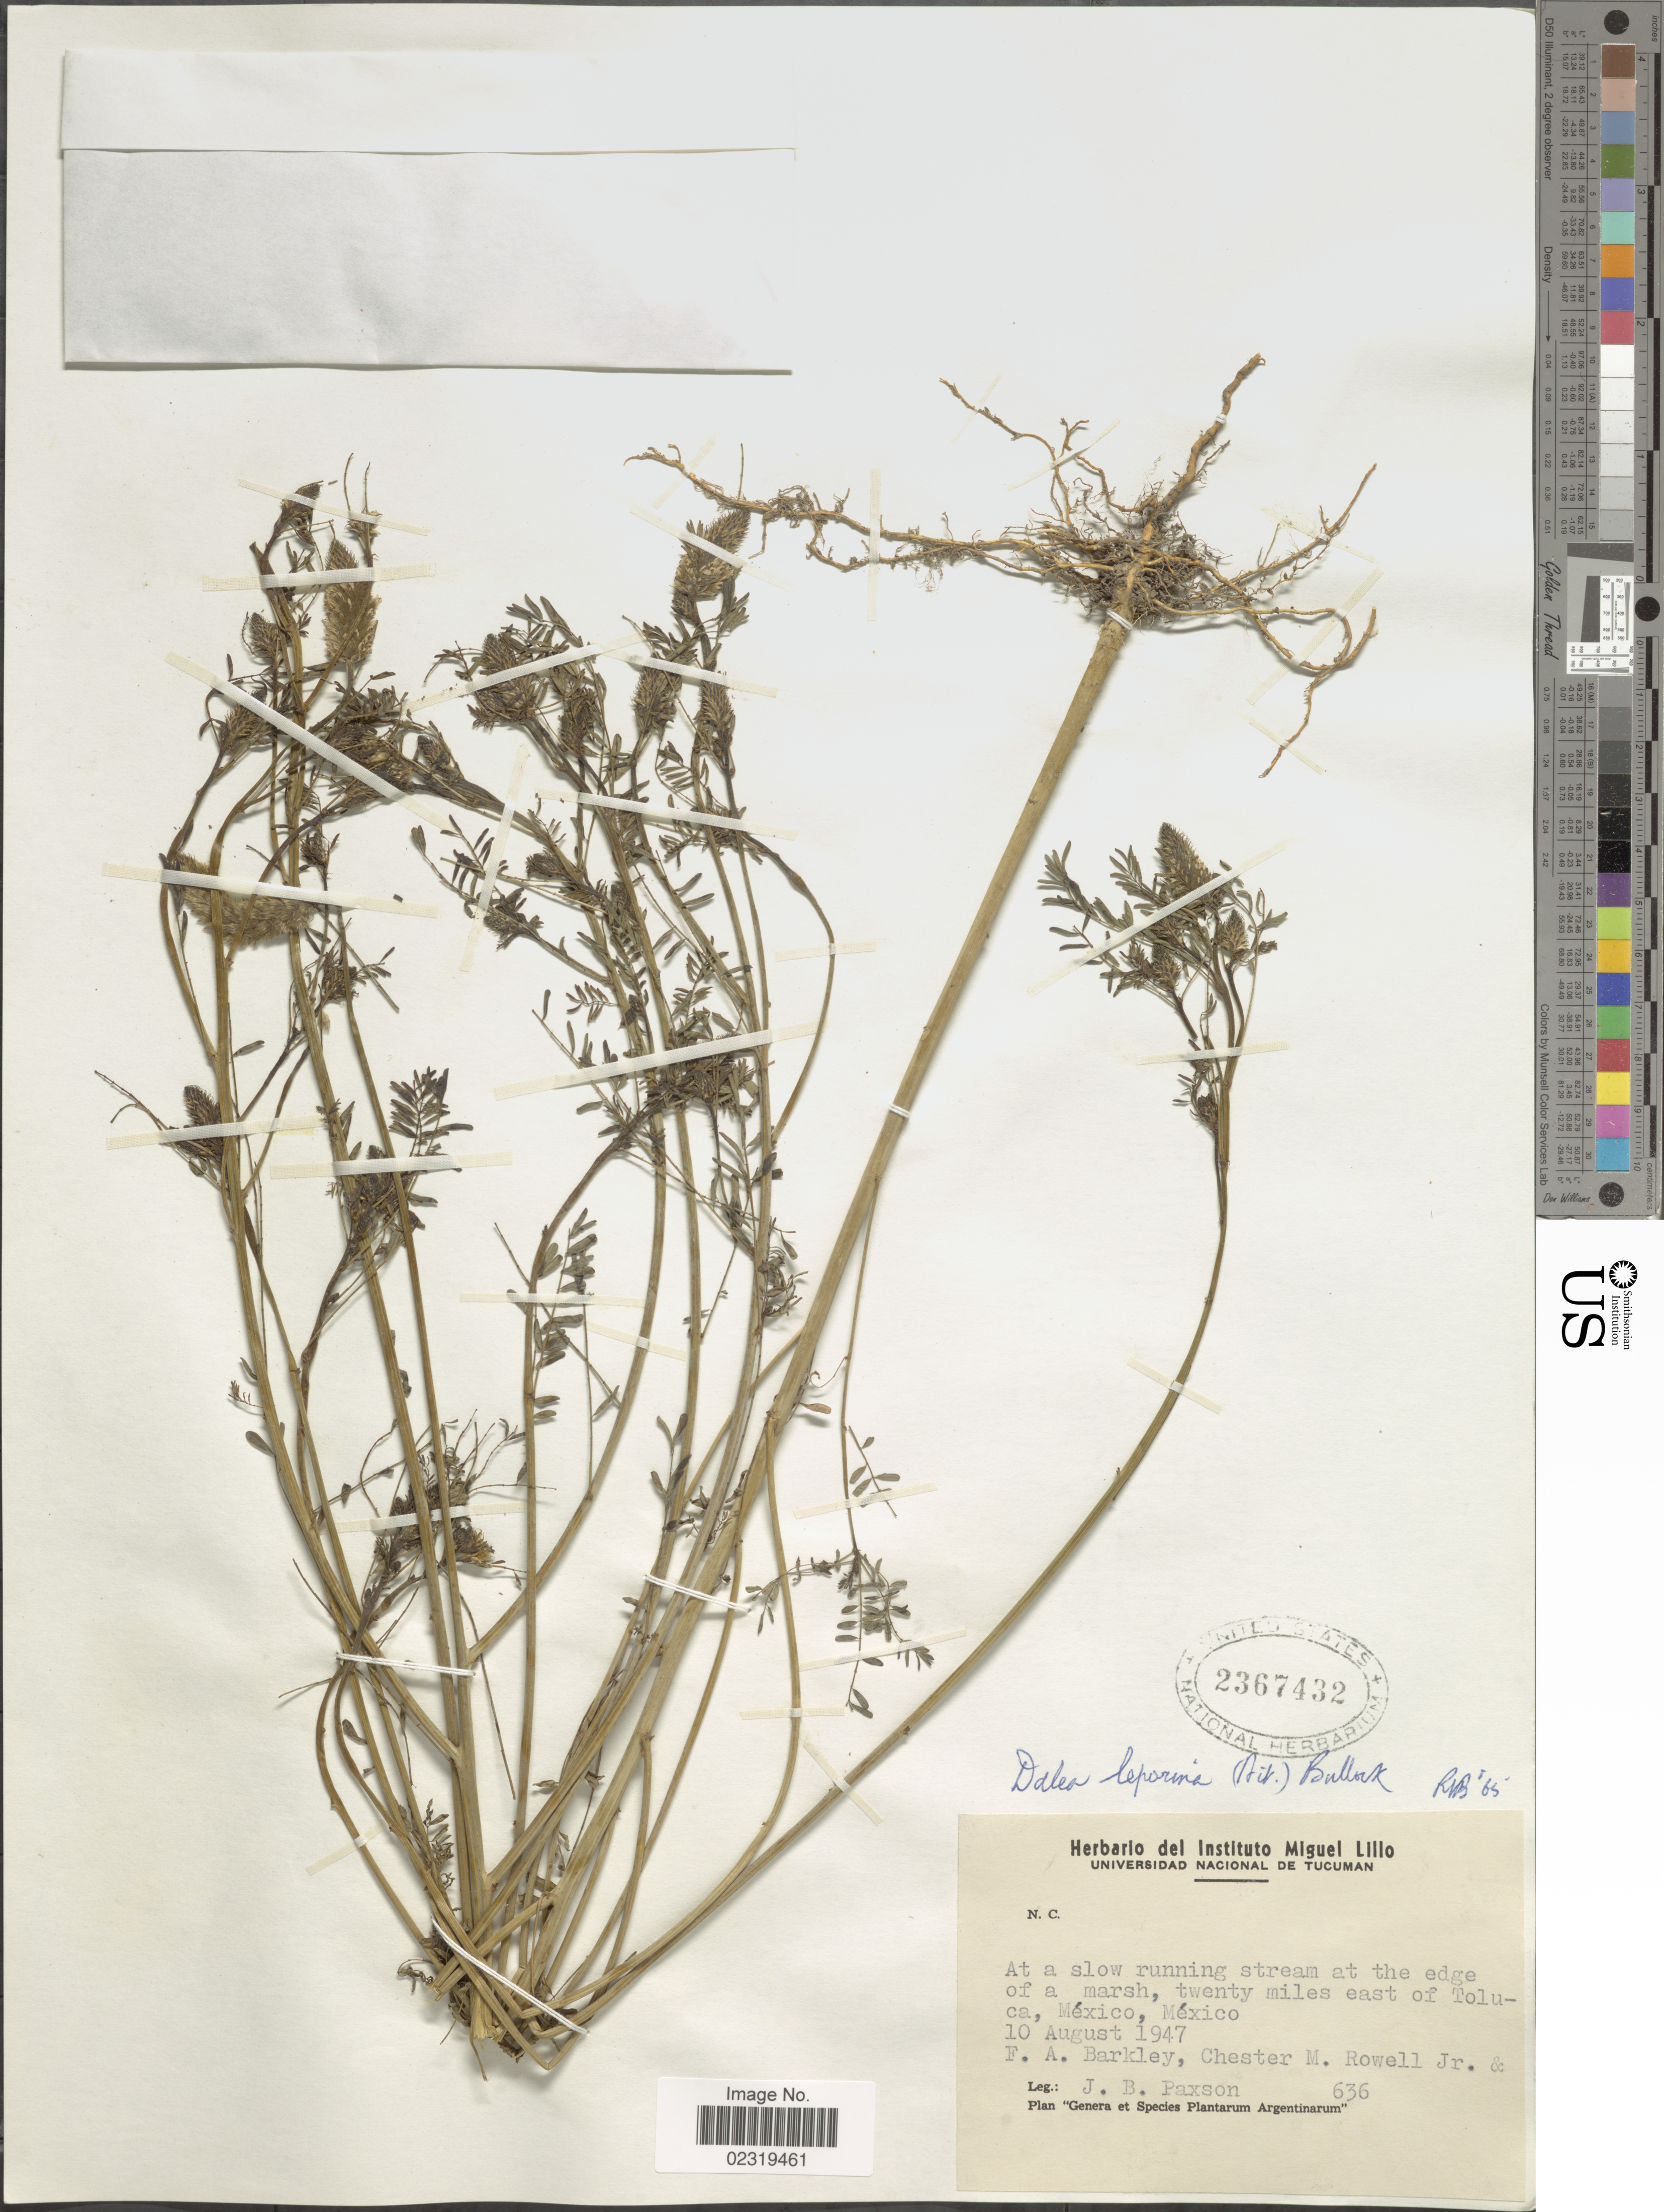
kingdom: Plantae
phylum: Tracheophyta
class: Magnoliopsida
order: Fabales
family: Fabaceae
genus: Dalea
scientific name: Dalea leporina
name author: (Aiton) Bullock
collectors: F. A. Barkley, C. M. Rowell & J. B. Paxson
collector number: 636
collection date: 1947-08-10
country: Mexico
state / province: México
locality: At a slow running stream at the edge of a amrsh, twenty miles east of Toluca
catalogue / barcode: US 2367432